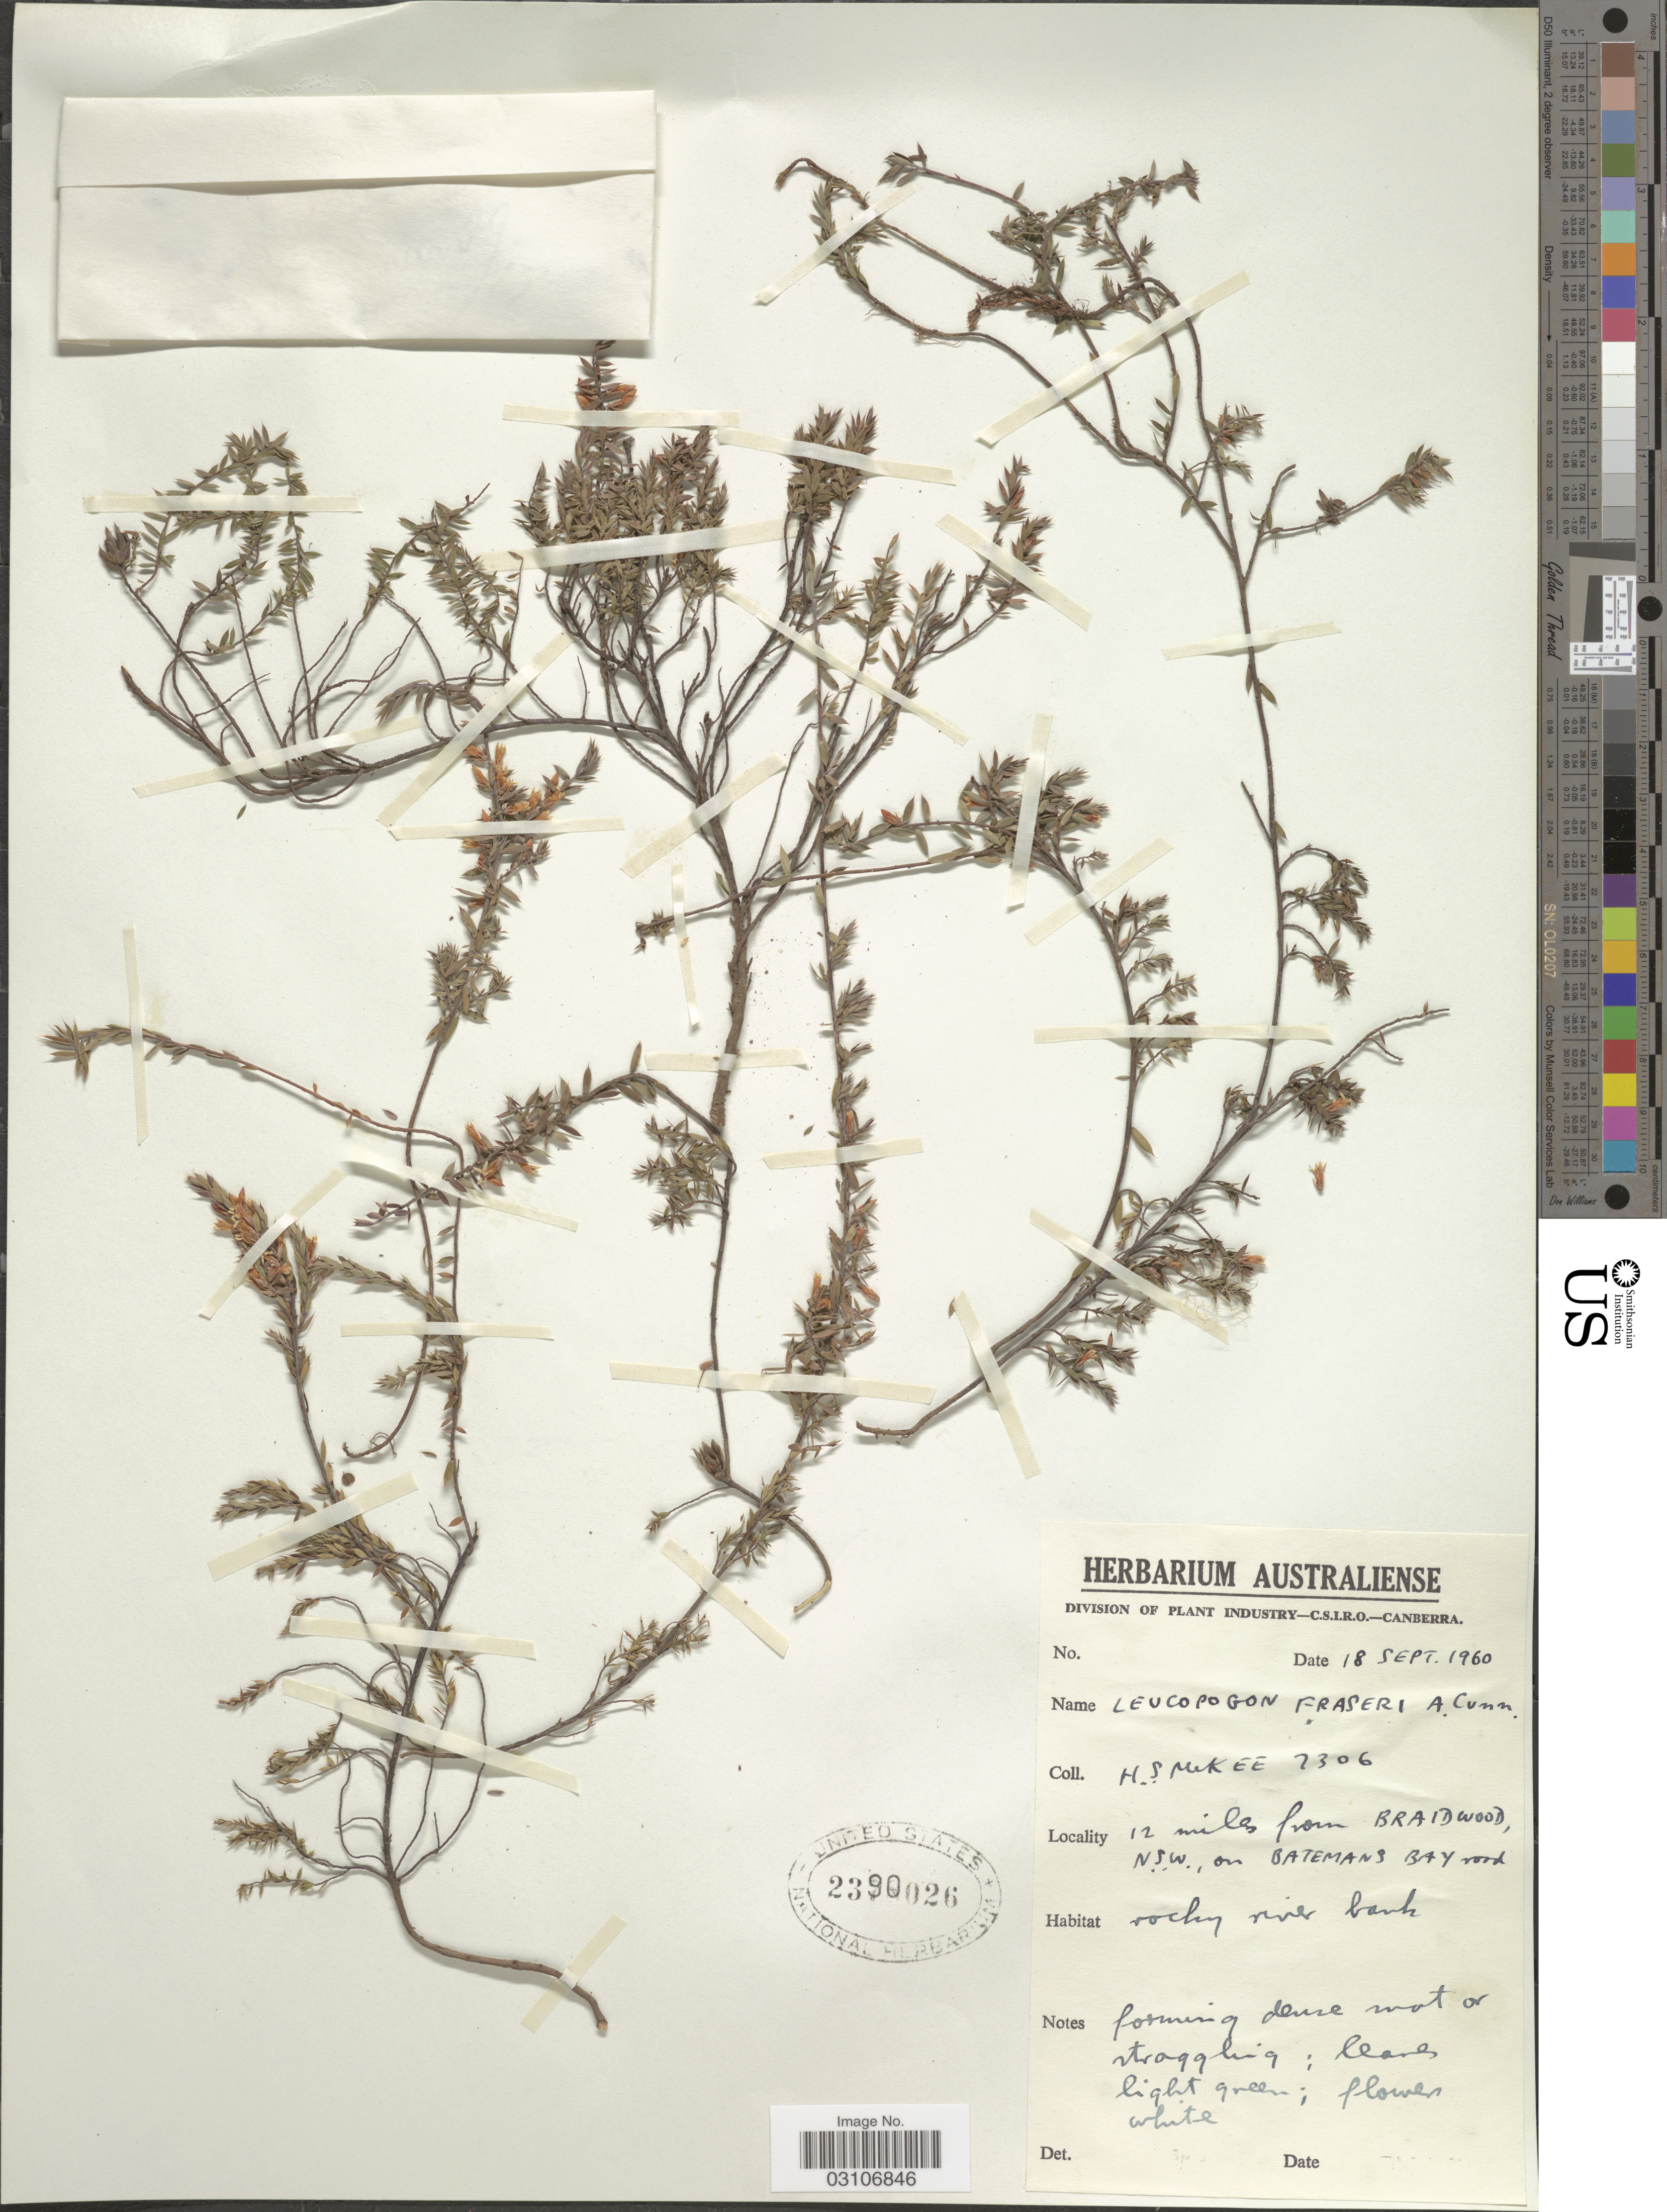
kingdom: Plantae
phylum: Tracheophyta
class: Magnoliopsida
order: Ericales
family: Ericaceae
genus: Leucopogon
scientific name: Leucopogon fraseri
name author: A. Cunn.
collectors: H. S. McKee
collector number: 2306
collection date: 1960-09-18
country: Australia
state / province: New South Wales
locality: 12 miles from Braidwood, on Batemans Bay road.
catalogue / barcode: US 2390026